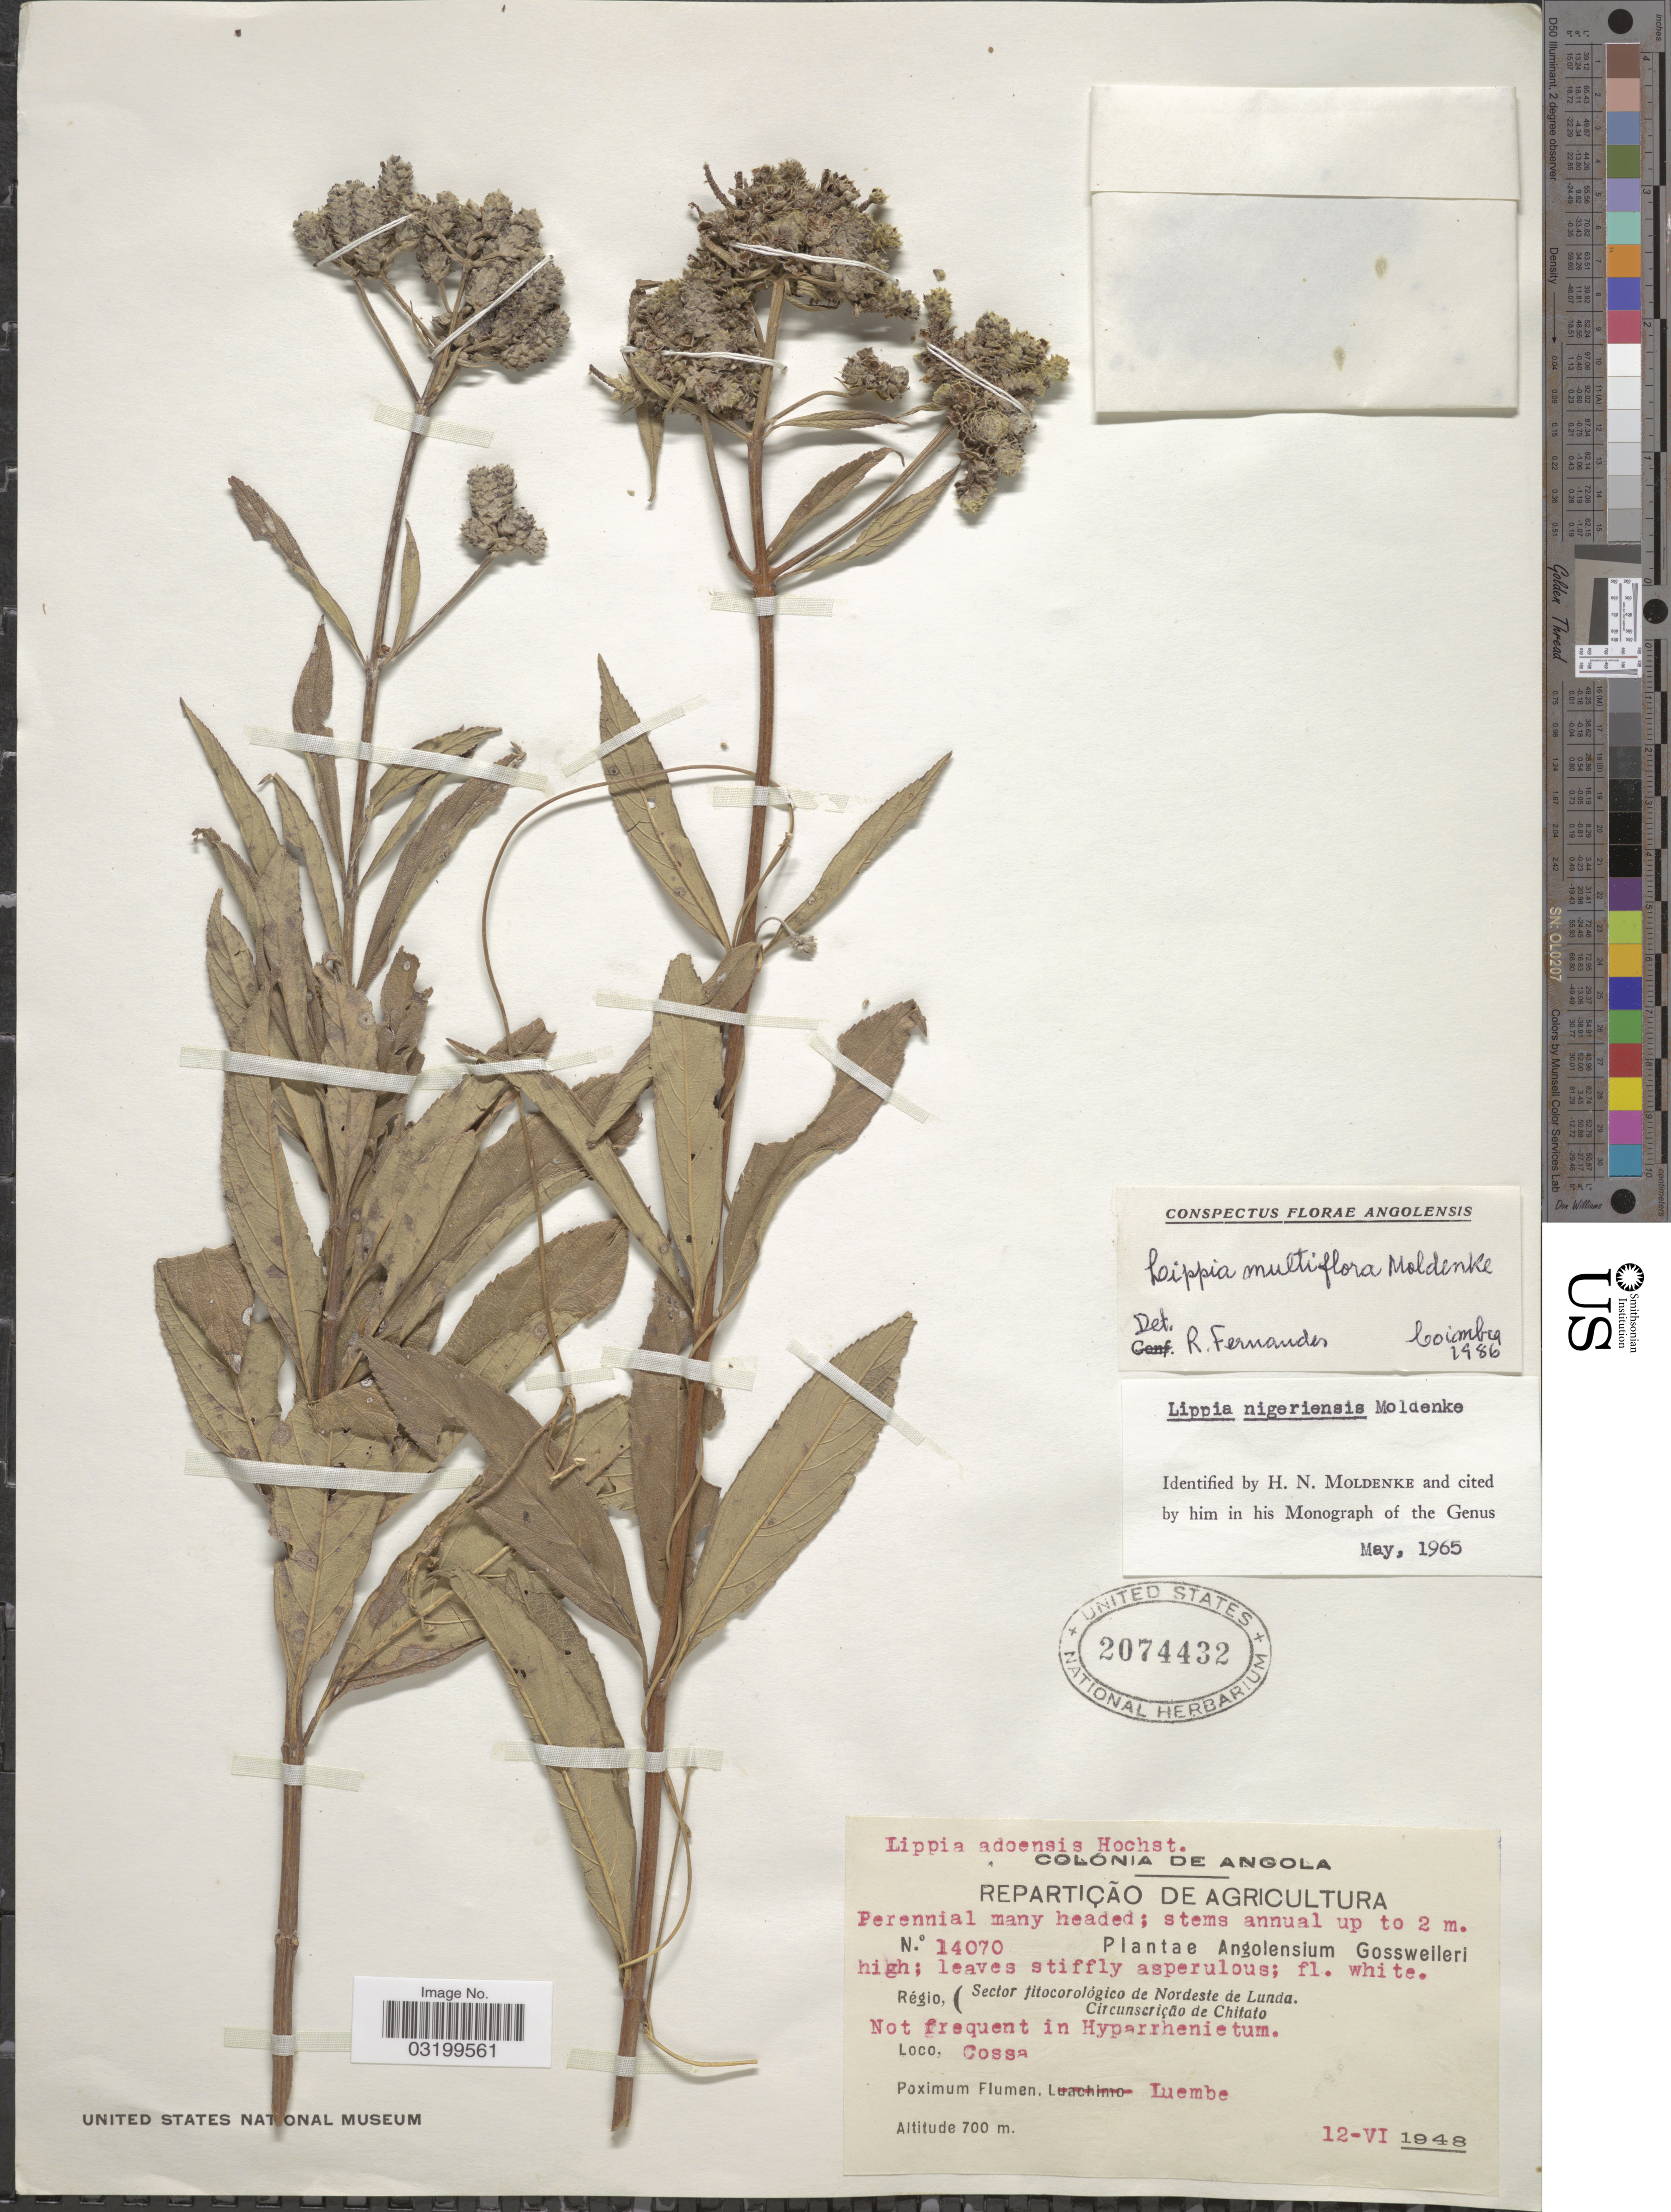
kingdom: Plantae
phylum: Tracheophyta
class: Magnoliopsida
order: Lamiales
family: Verbenaceae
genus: Lippia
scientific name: Lippia multiflora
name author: Moldenke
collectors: -. Gossweiler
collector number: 14070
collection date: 1948-06-12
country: Angola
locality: Regio, (Sector Fitocorológico de Nordeste de Lunda. Circunscricão de Chitato. Cossa. Proximum Flumen, Luembe.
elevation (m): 700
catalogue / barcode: US 2074432